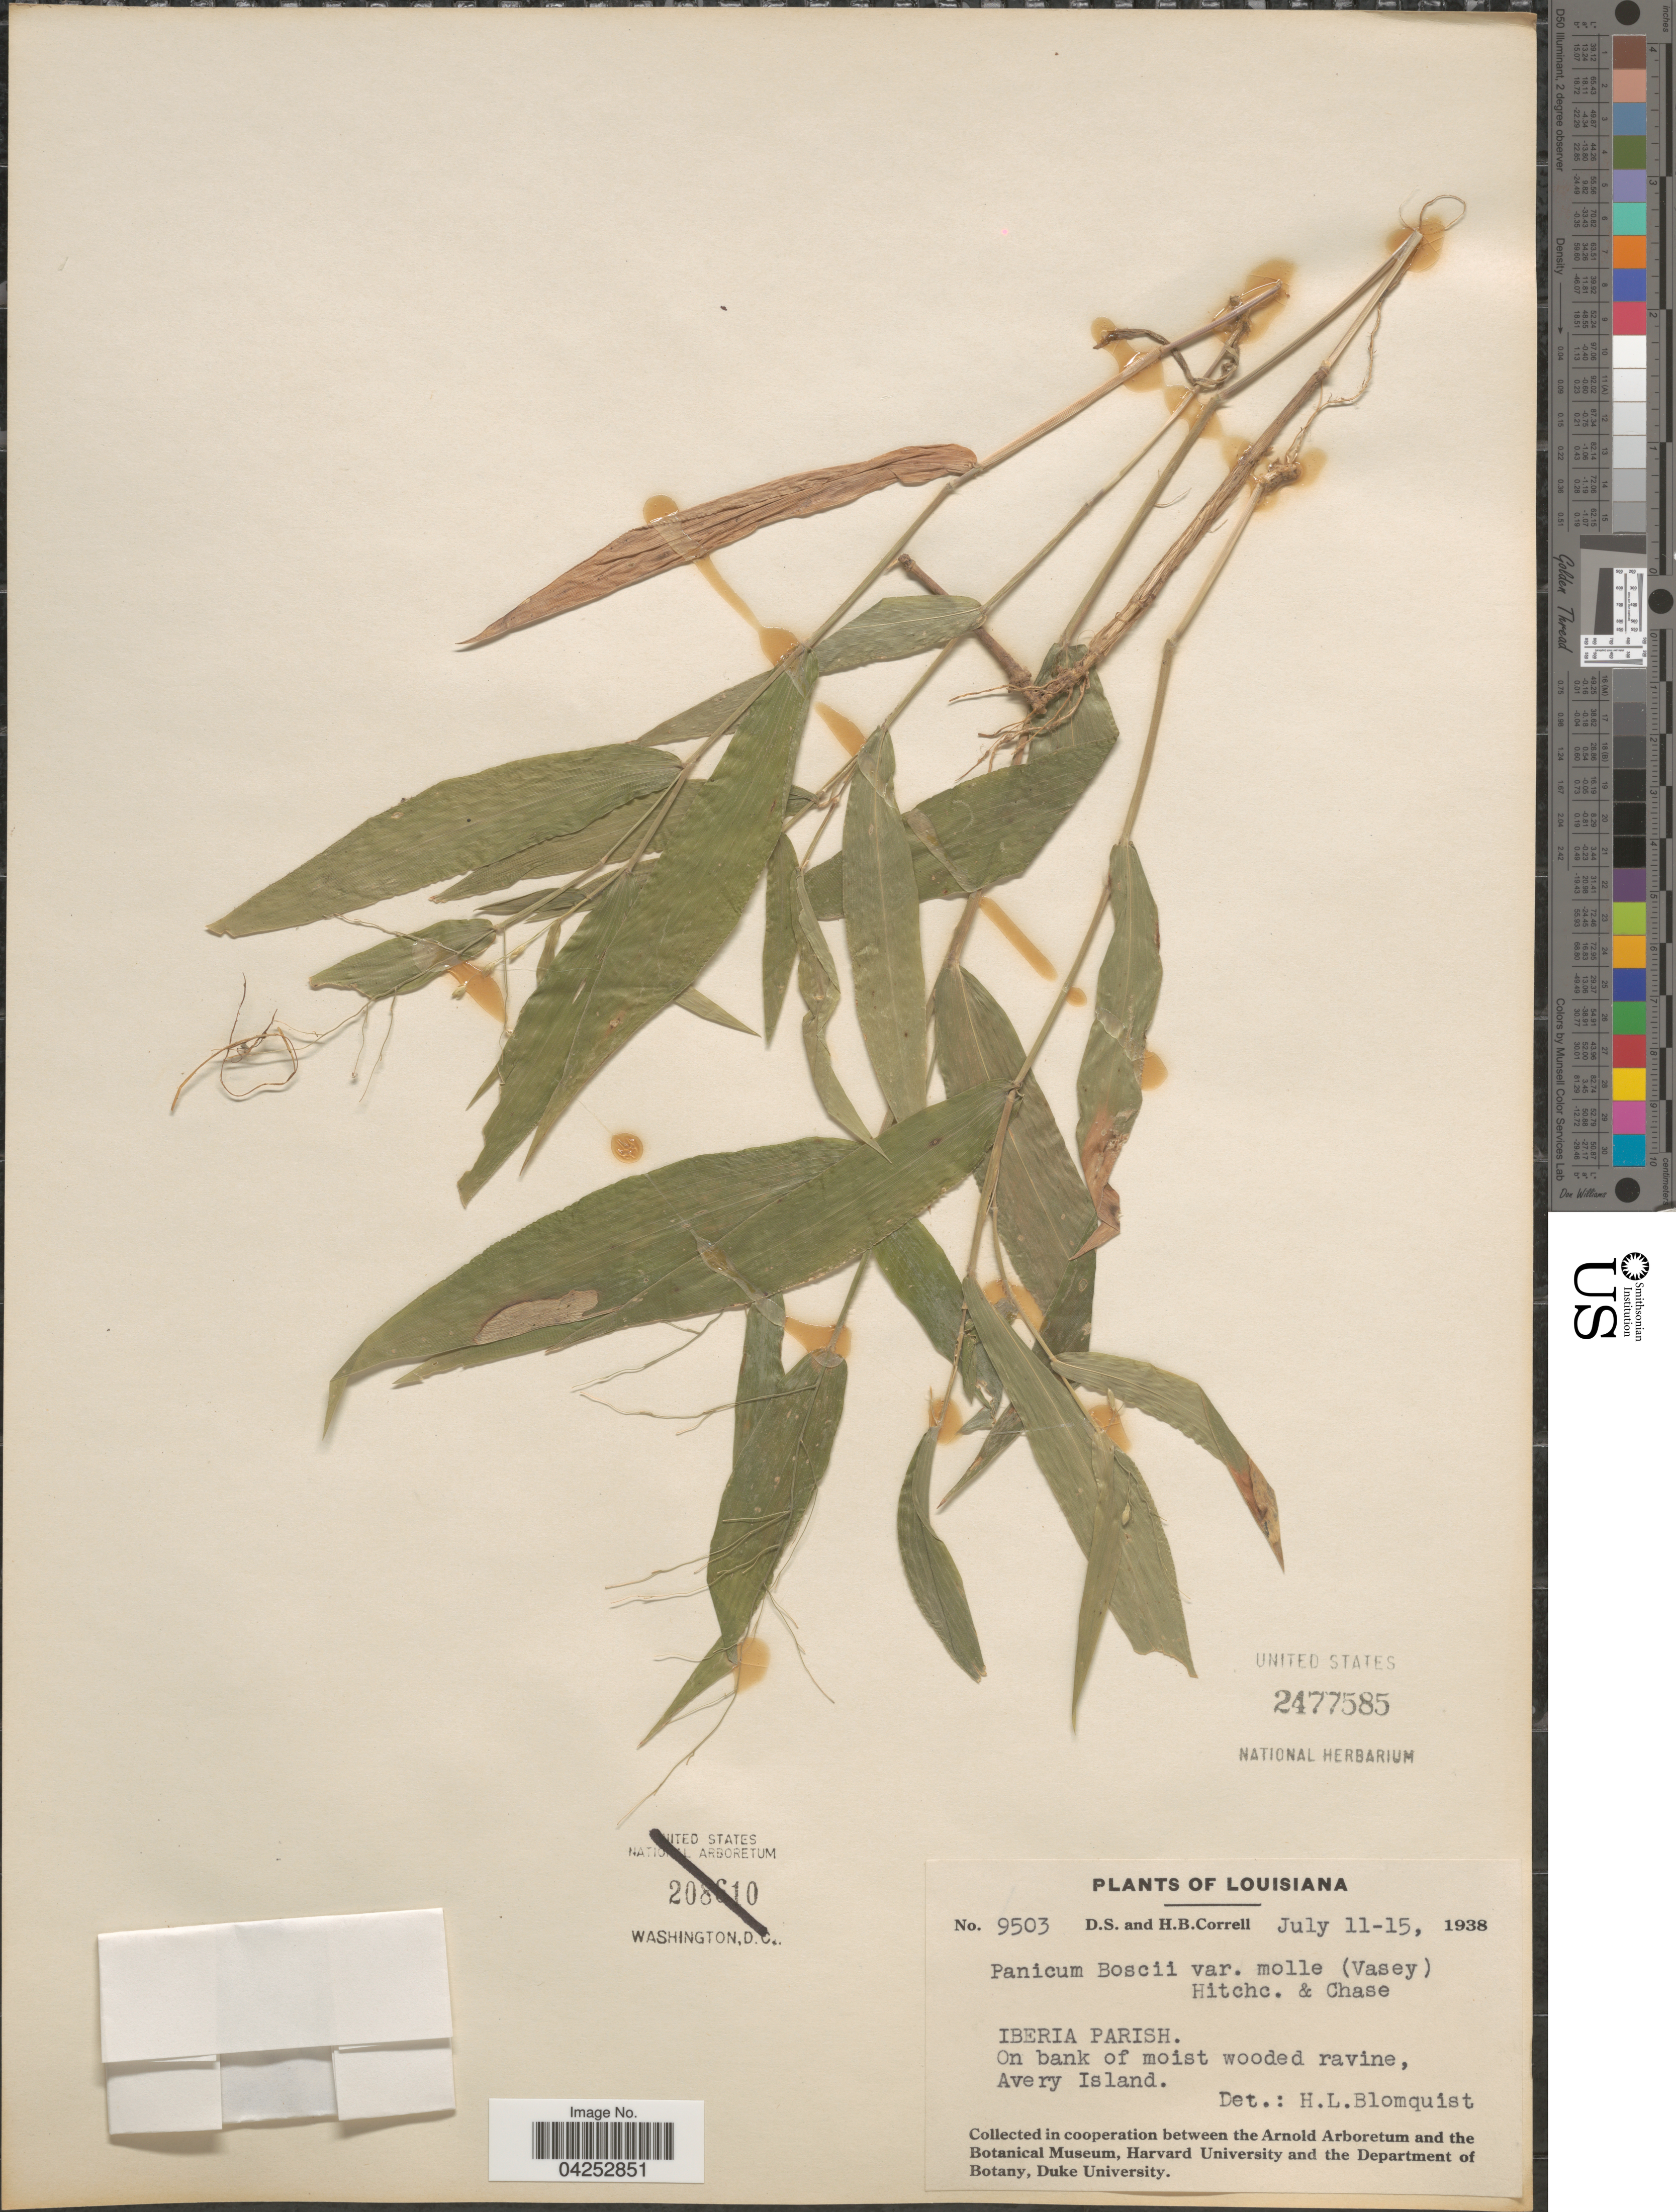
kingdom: Plantae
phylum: Tracheophyta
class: Liliopsida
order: Poales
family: Poaceae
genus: Dichanthelium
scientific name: Dichanthelium boscii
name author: (Poir.) Gould & C.A. Clark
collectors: D. S. Correll & H. Correll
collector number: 9503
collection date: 1938-07-11/1938-07-15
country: United States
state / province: Louisiana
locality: Iberia Parish. On bank of moist wooded ravine, Avery Island.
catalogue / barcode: US 2477585